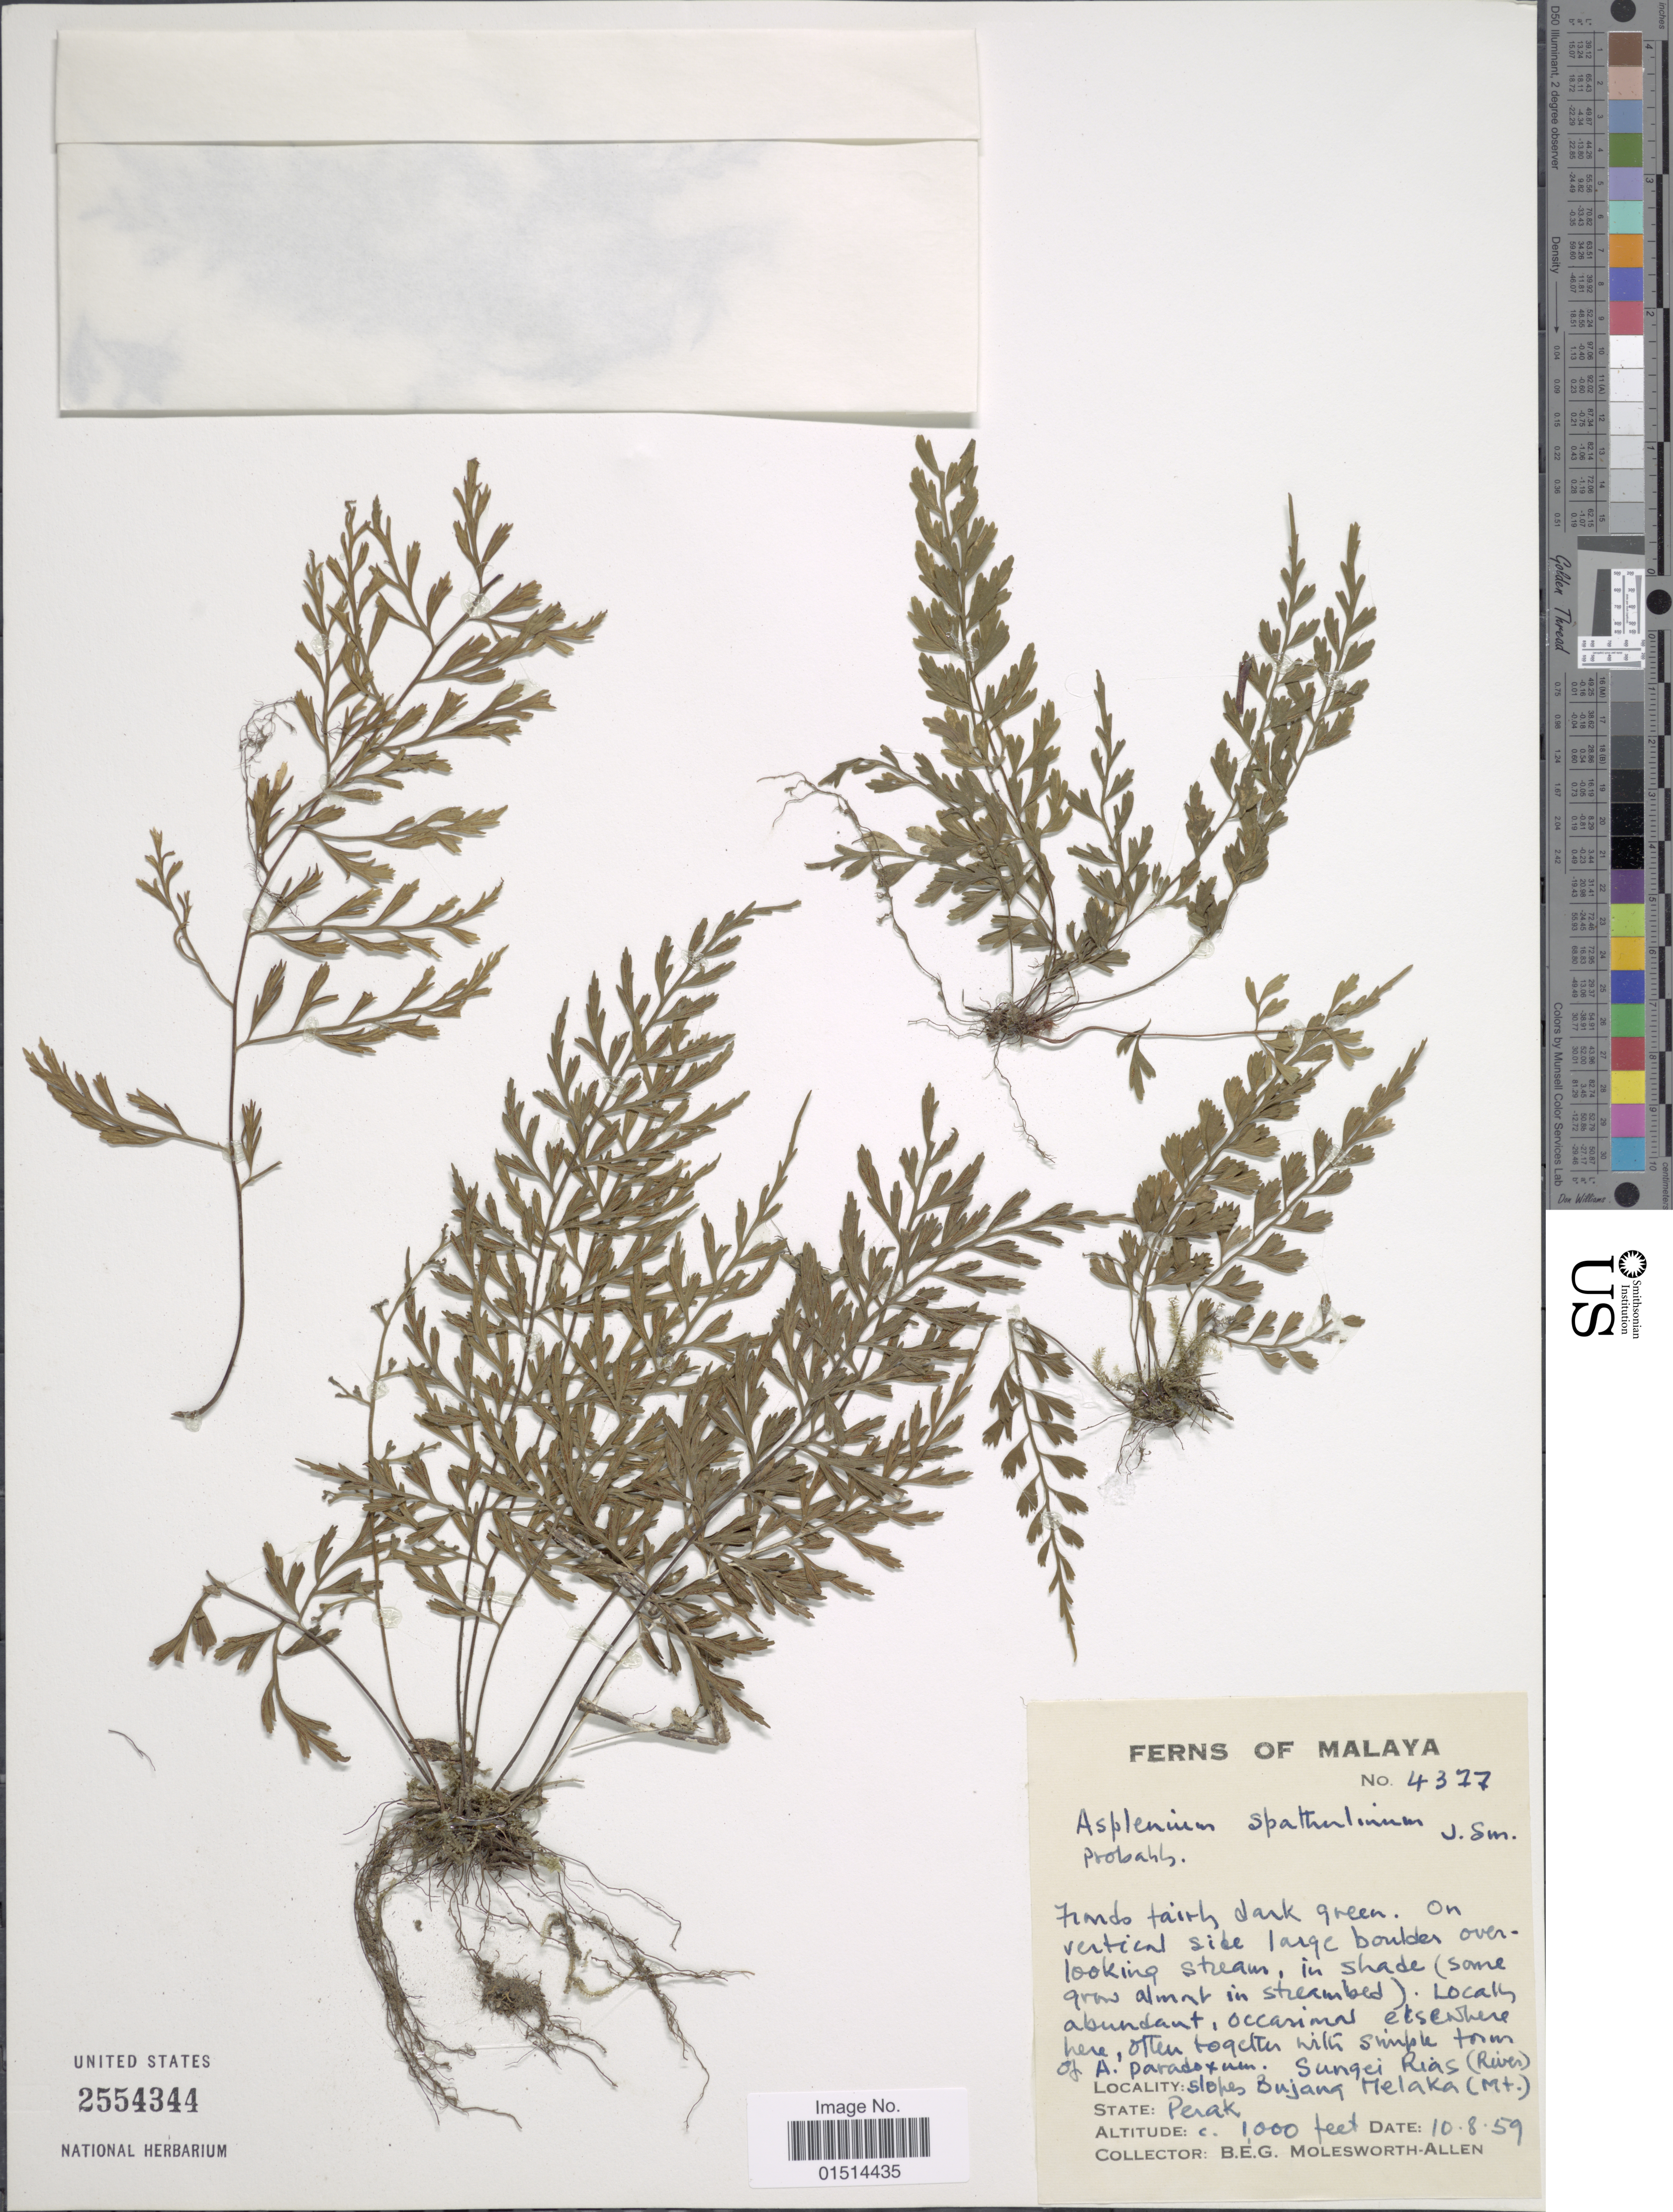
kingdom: Plantae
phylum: Tracheophyta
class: Polypodiopsida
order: Polypodiales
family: Aspleniaceae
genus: Asplenium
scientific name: Asplenium affine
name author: Sw.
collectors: B. E. G. Molesworth-Allen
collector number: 4377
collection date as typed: Transcribed d/m/y: 10/8/59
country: Malaysia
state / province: Perak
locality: Malaya, slopes Bujang Helaka (Mt.), Perak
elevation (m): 305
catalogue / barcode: US 2554344